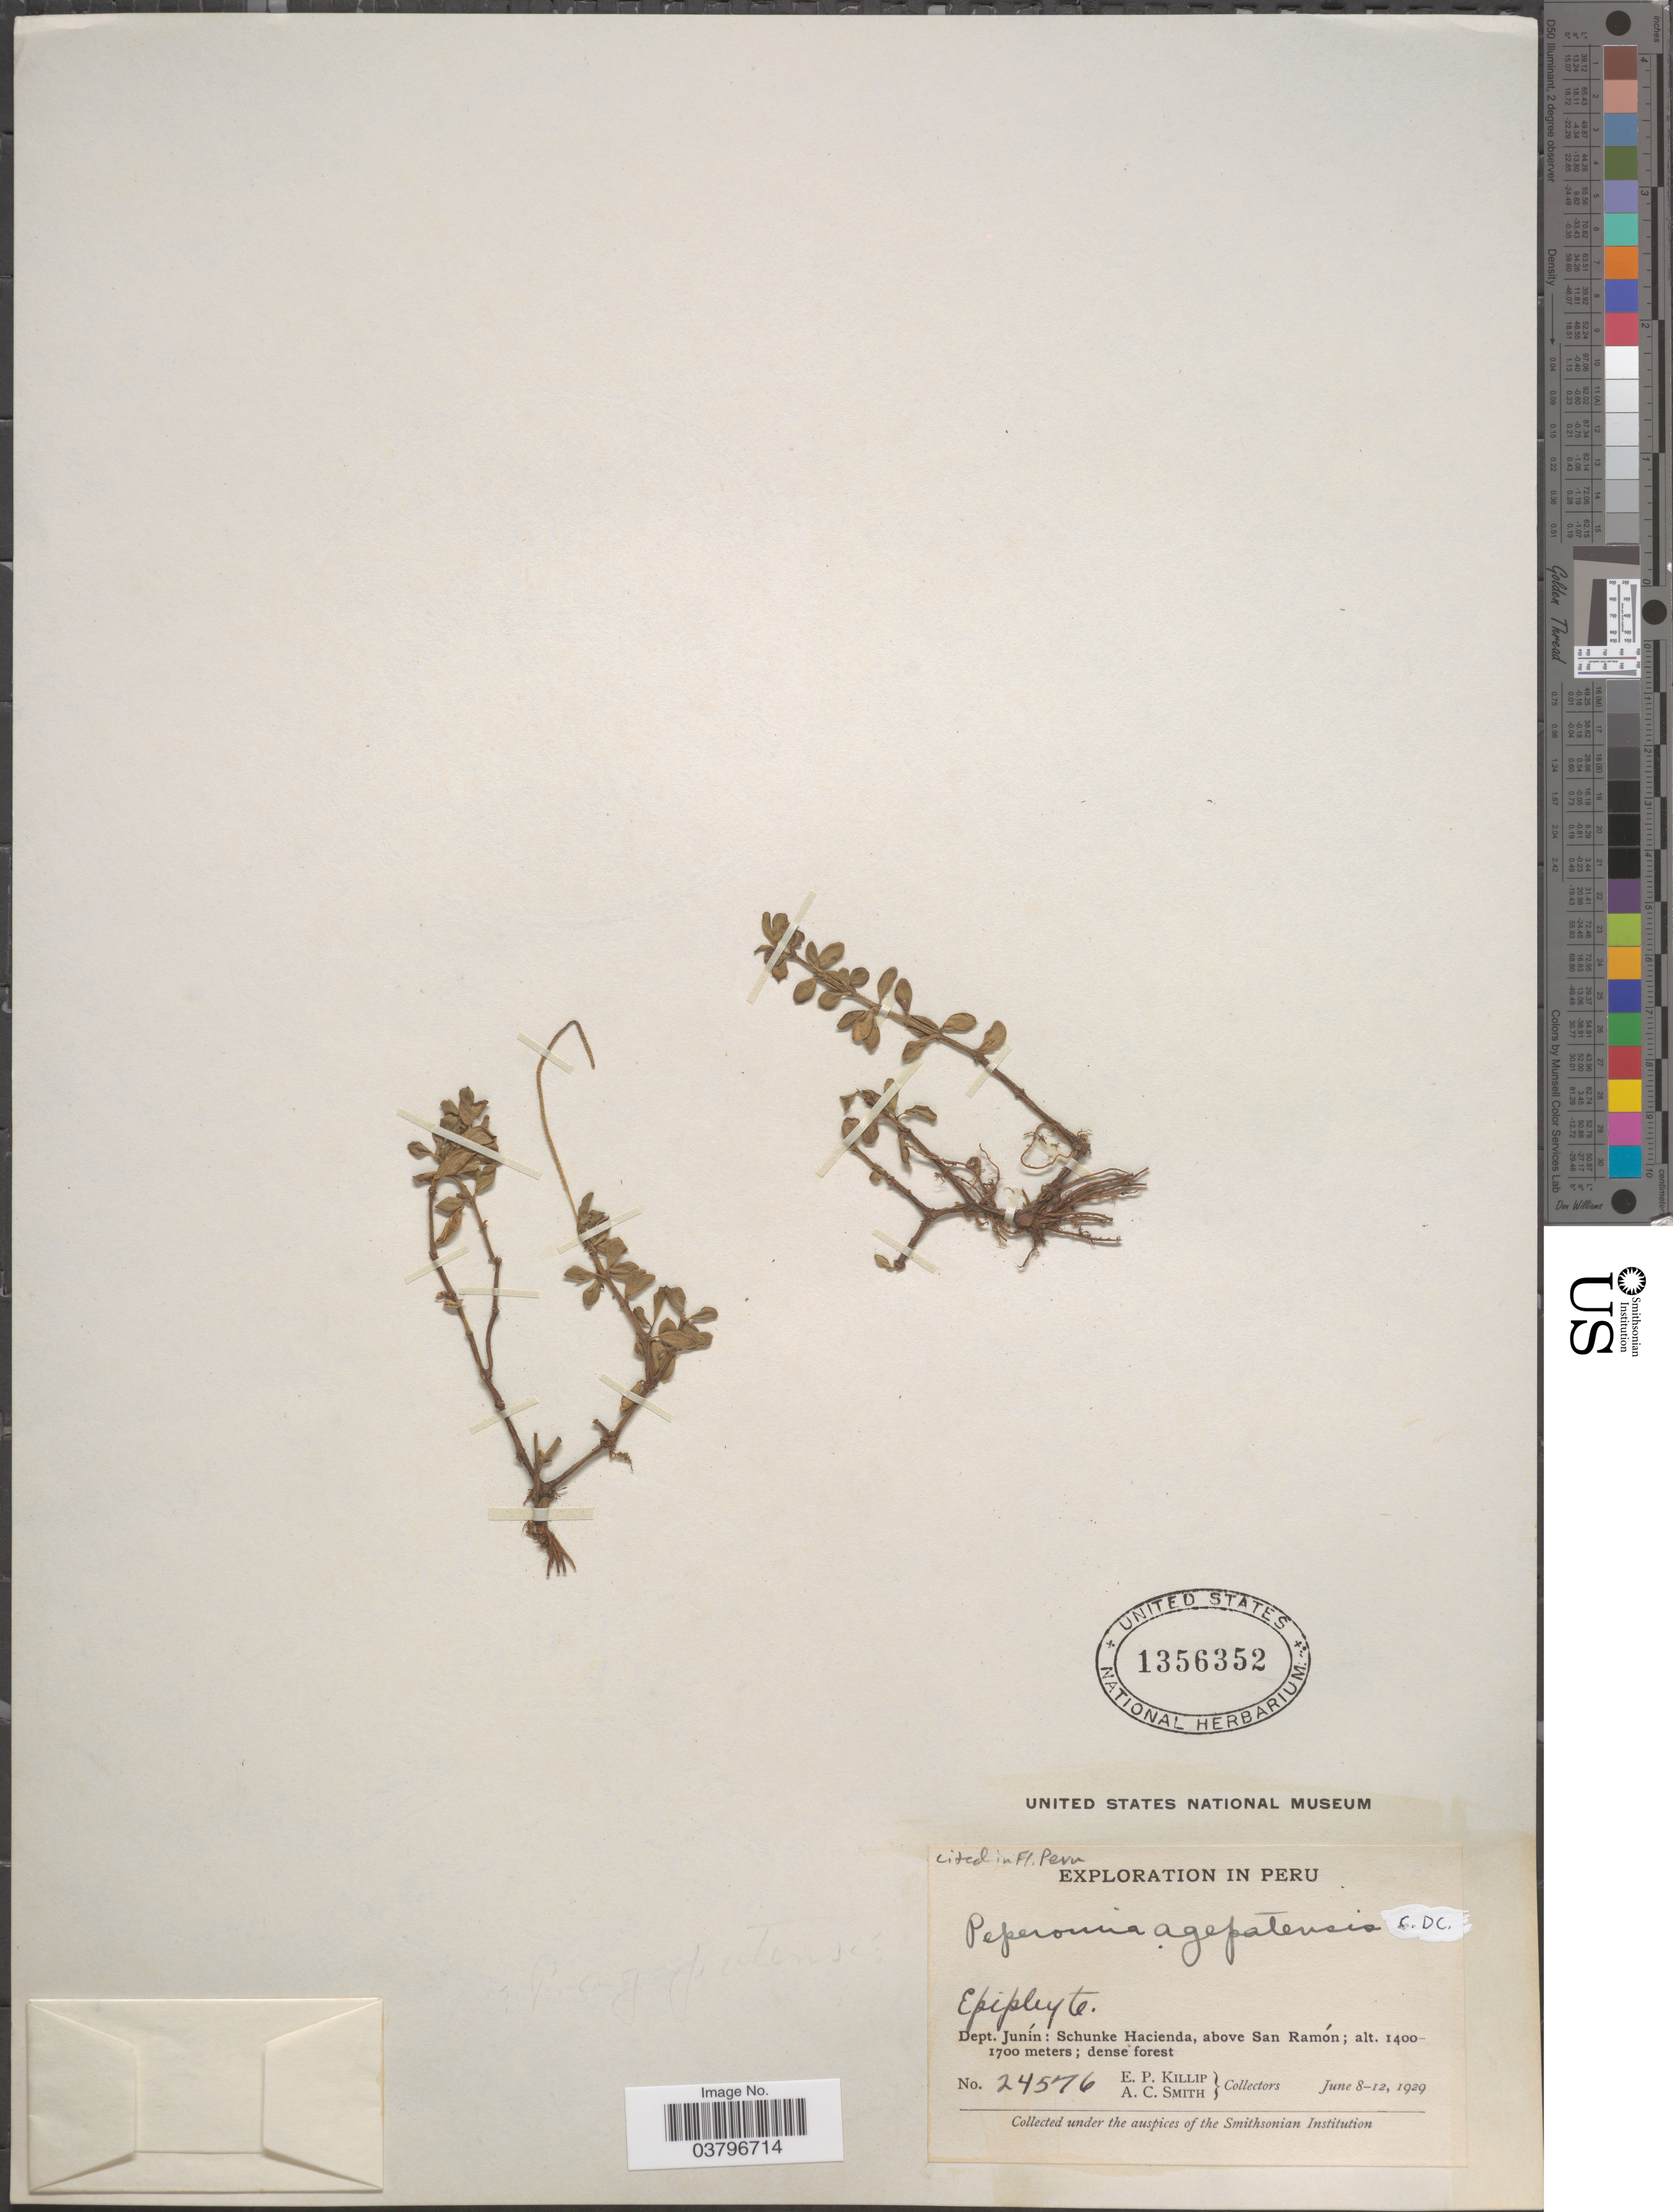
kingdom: Plantae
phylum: Tracheophyta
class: Magnoliopsida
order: Piperales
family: Piperaceae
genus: Peperomia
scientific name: Peperomia agapatensis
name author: C. DC.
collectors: E. P. Killip & A. C. Smith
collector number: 24576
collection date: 1929-06-08/1929-06-12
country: Peru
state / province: Junín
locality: Dept. Junín: Schunke Hacienda, above San Ramón.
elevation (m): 1400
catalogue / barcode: US 1356352